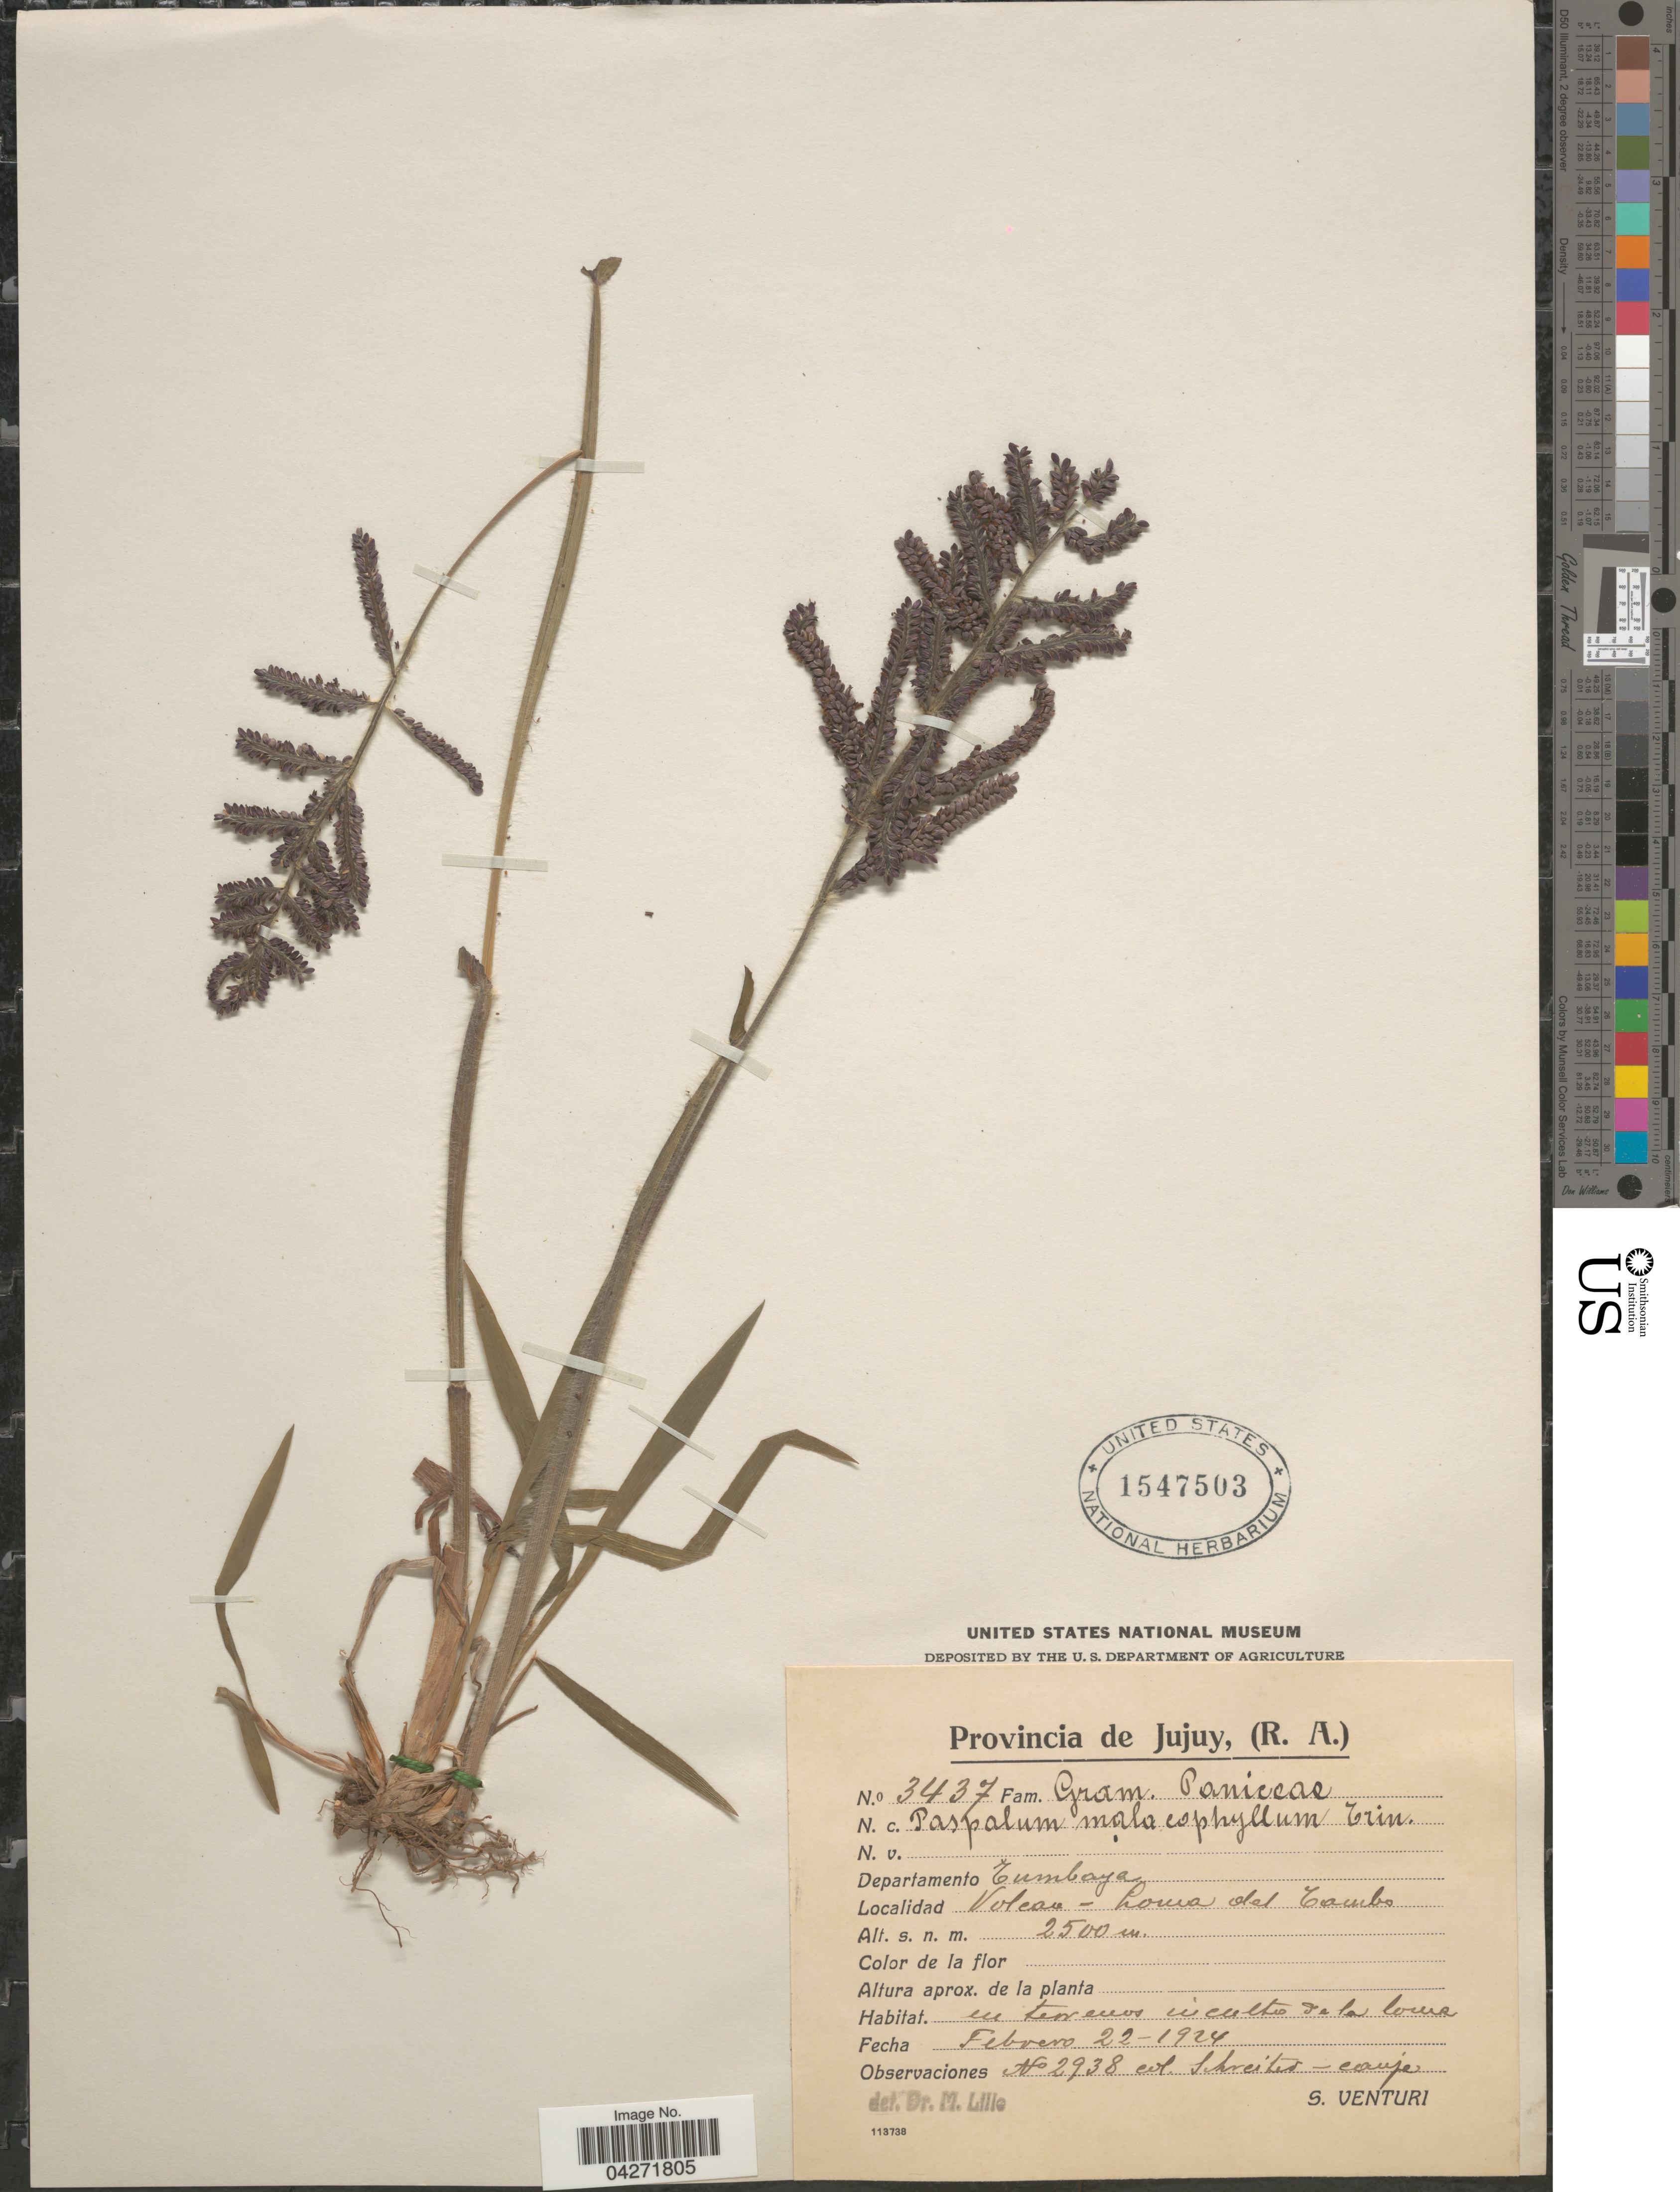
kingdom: Plantae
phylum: Tracheophyta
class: Liliopsida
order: Poales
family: Poaceae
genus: Paspalum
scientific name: Paspalum malacophyllum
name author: Trin.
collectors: S. Venturi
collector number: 3437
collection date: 1924-02-22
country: Argentina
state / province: Jujuy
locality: Departamento Tumbaya. Volean - Louma del Tambo.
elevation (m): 2500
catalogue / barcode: US 1547503